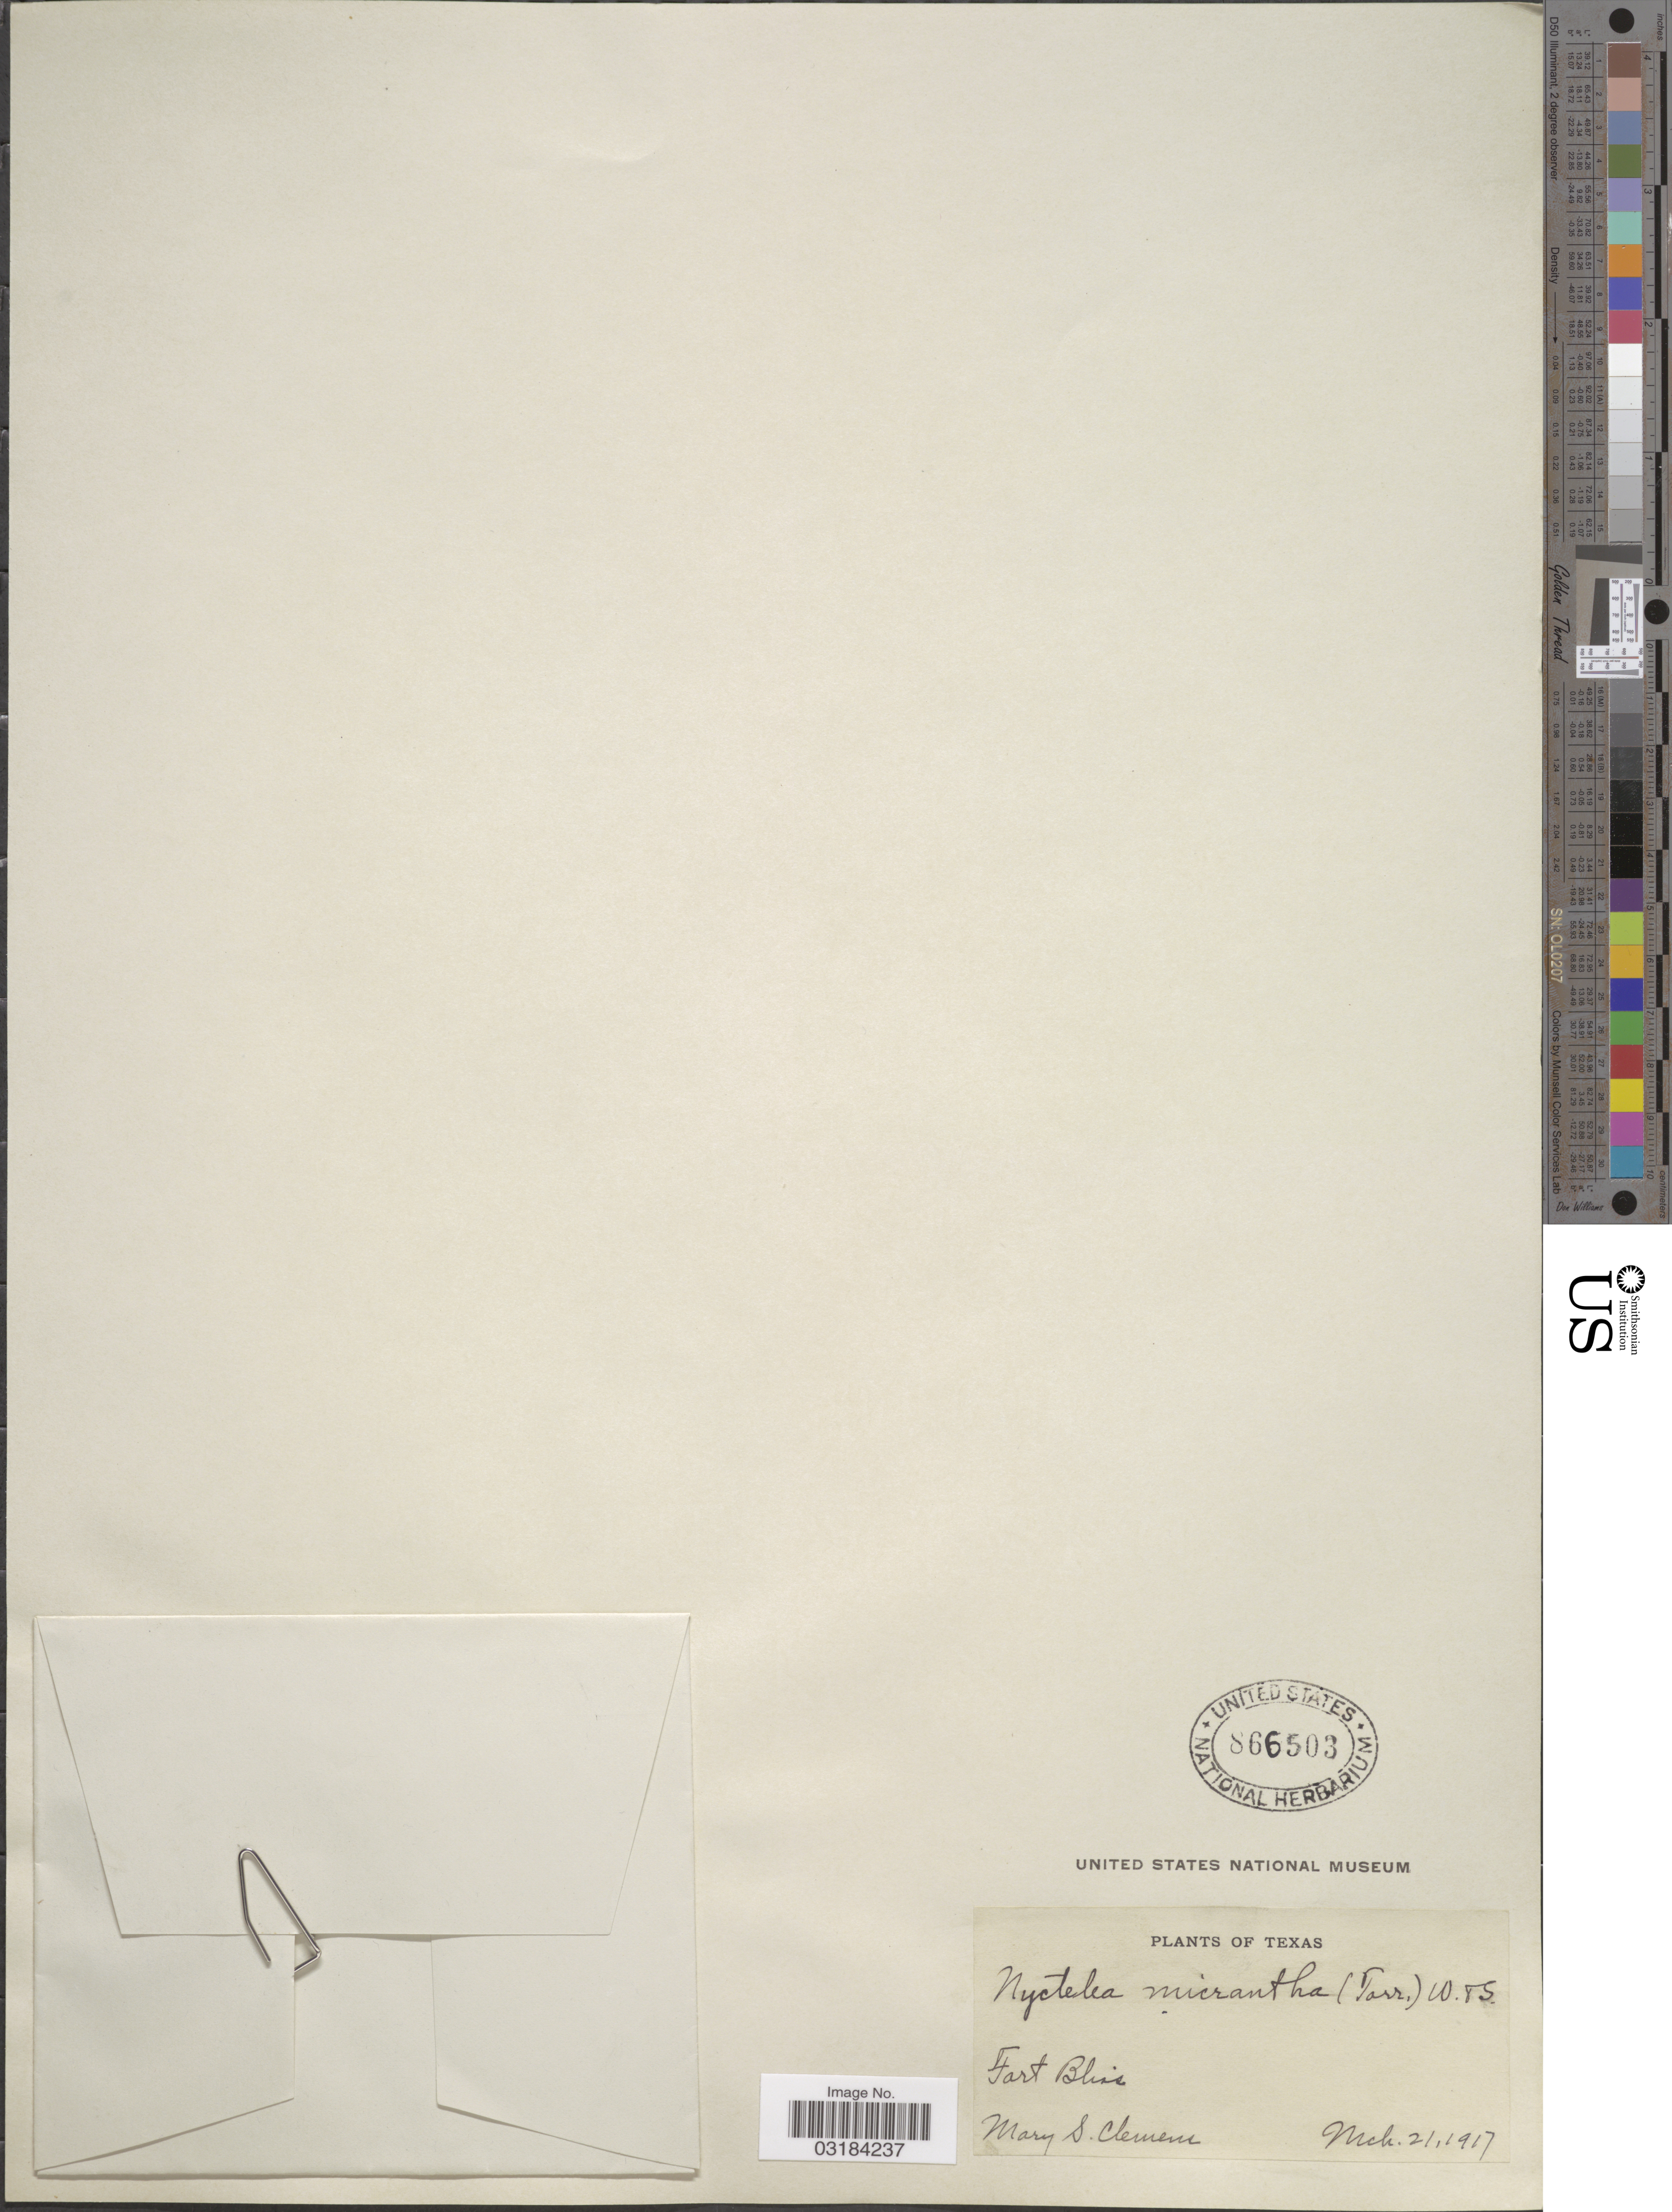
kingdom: Plantae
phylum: Tracheophyta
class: Magnoliopsida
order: Boraginales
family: Hydrophyllaceae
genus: Eucrypta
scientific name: Eucrypta micrantha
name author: (Torr.) A. Heller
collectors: M. S. Clemens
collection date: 1917-03-21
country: United States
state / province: Texas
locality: Fort Bliss.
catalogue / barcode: US 866503